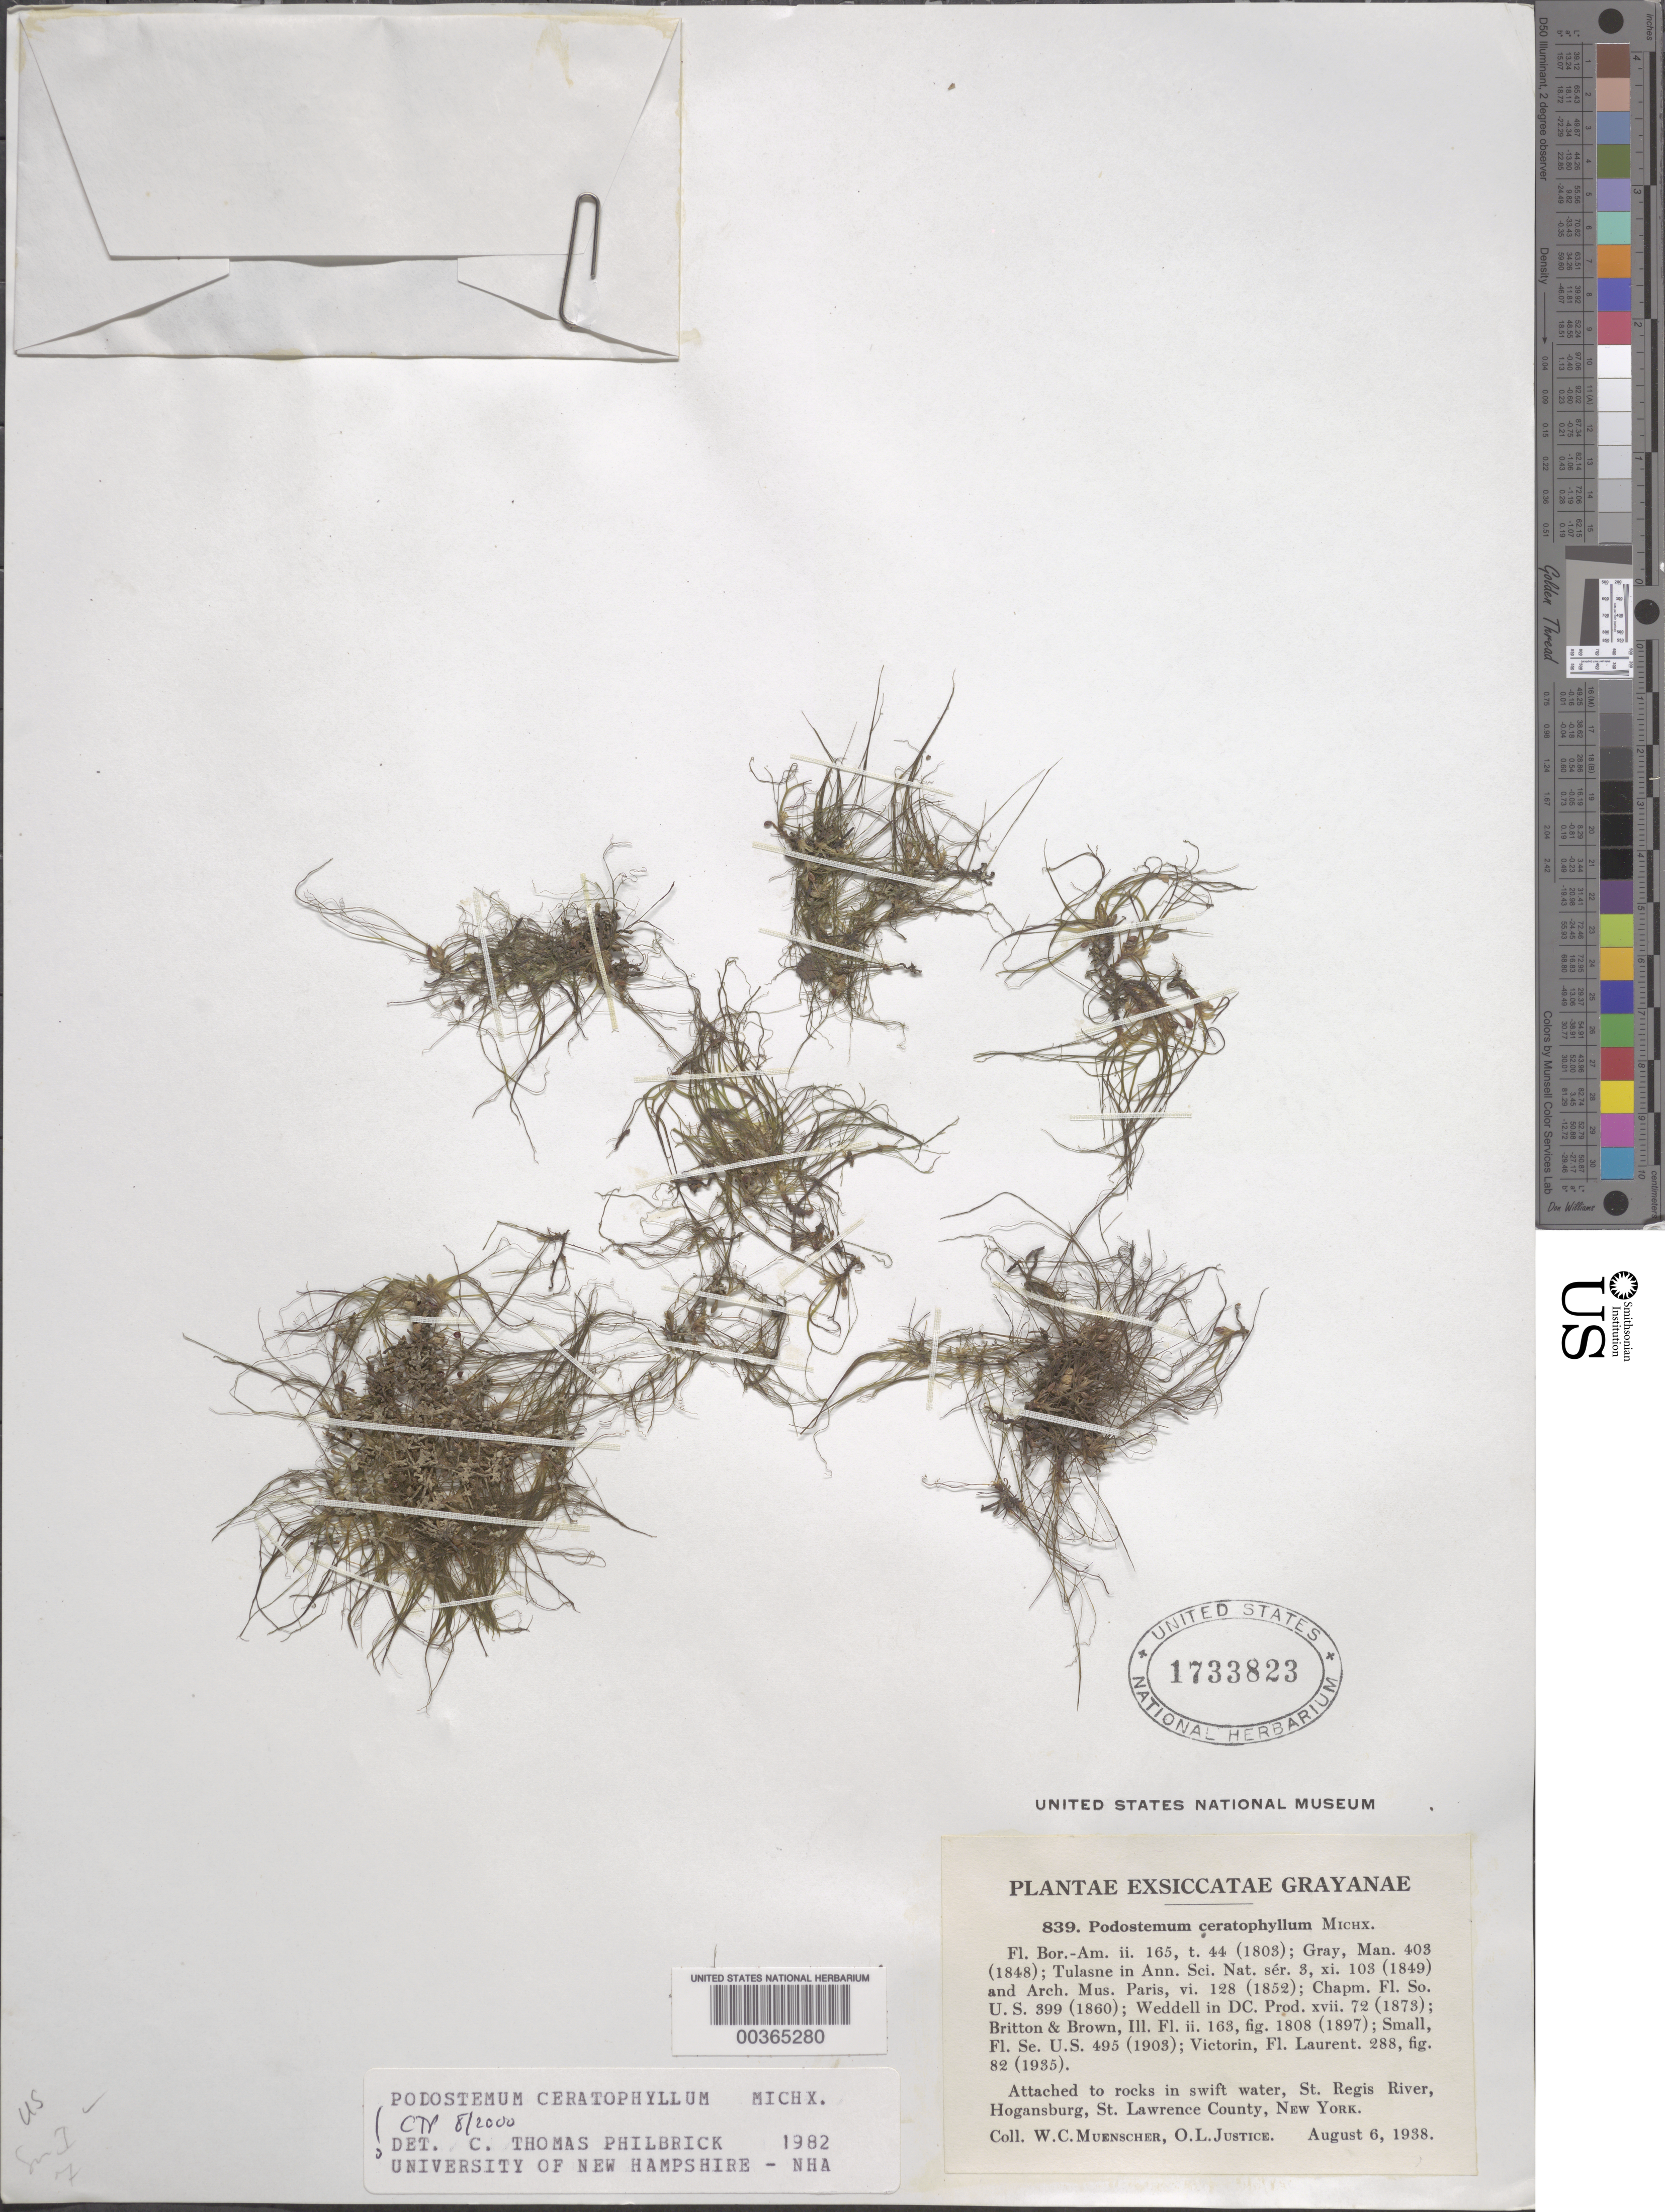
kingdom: Plantae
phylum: Tracheophyta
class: Magnoliopsida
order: Malpighiales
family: Podostemaceae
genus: Podostemum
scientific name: Podostemum ceratophylllum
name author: Michx.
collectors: W. Muenscher & O. Justice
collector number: Pl. Exsicc. Gray. 839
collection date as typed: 06 Aug 1938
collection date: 1938-08-06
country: United States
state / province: New York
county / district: St. Lawrence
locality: Hogansburg, st. regis river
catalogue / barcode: US 1733823